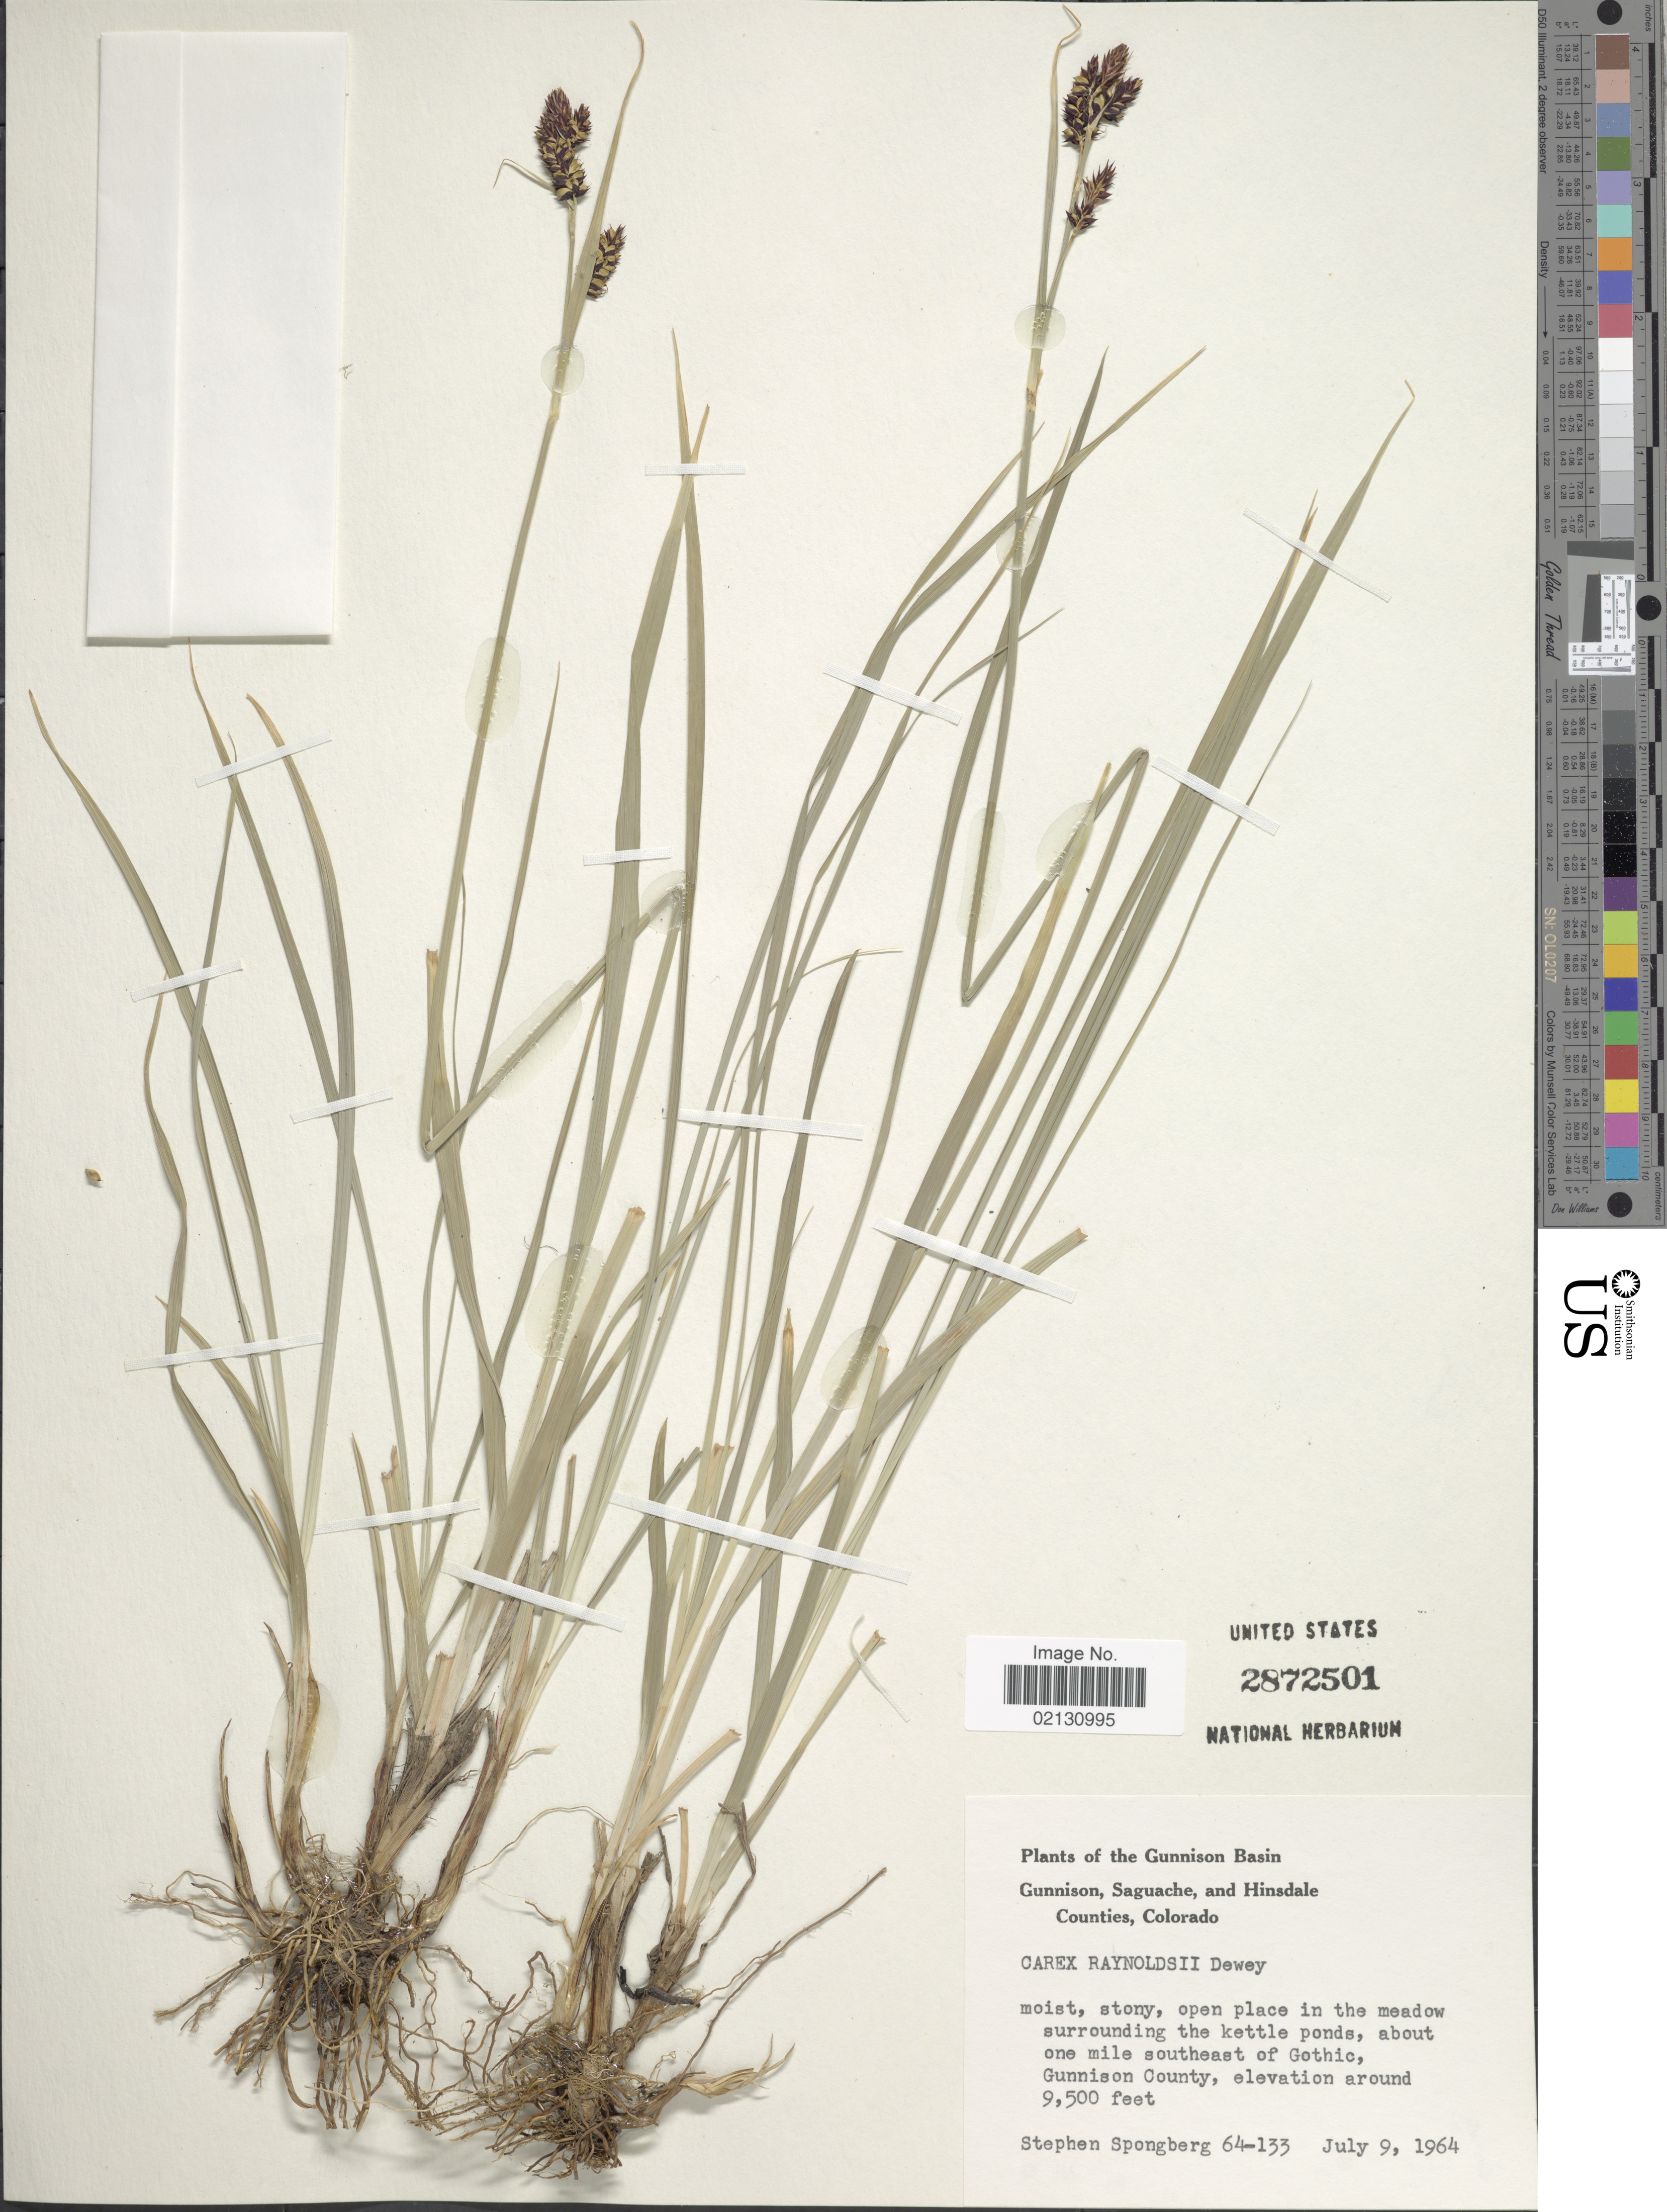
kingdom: Plantae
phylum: Tracheophyta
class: Liliopsida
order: Poales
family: Cyperaceae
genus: Carex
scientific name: Carex raynoldsii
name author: Dewey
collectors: S. A.Spongberg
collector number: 64-133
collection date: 1964-07-09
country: United States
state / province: Colorado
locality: The Gunnison Basin Gunnison, Saguache, and Hinsdale Counties, moist, stony, open place in the meadow surrounding the kettle ponds, about one mile southeast of Gothic, Gunnison County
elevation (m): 2896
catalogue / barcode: US 2872501